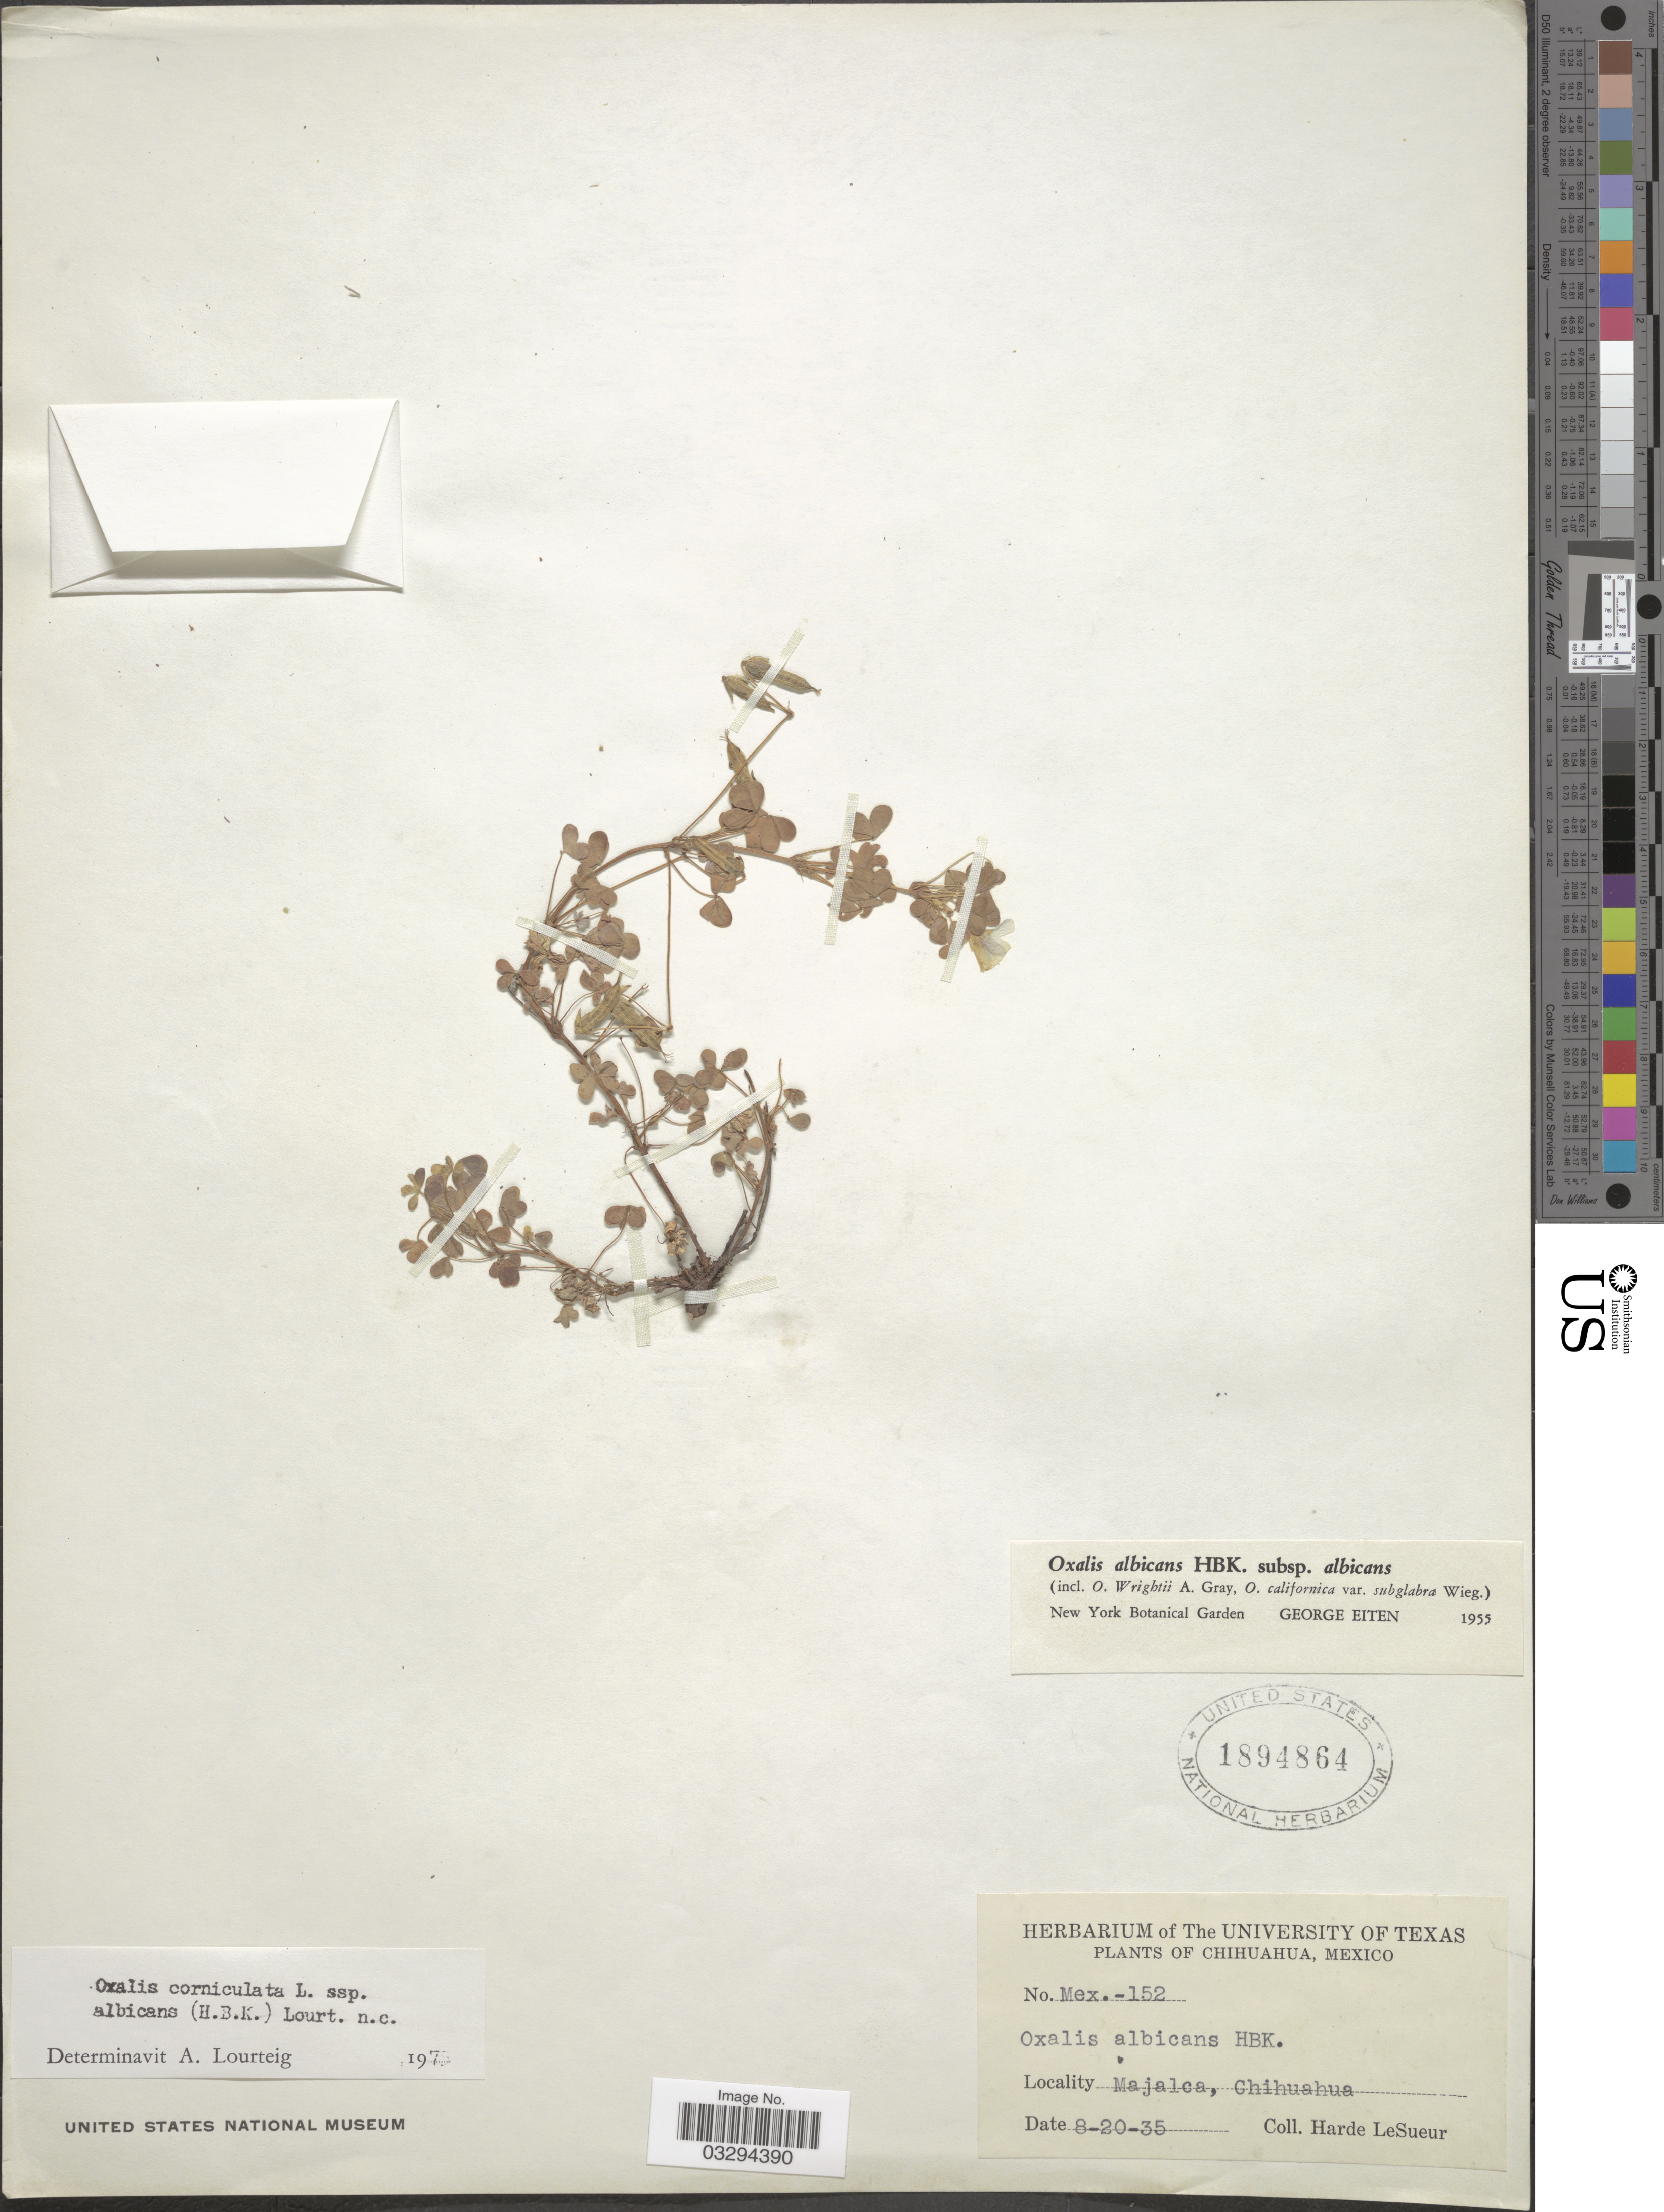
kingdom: Plantae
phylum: Tracheophyta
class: Magnoliopsida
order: Oxalidales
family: Oxalidaceae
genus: Oxalis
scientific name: Oxalis corniculata subsp. albicans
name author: (Kunth) Lourteig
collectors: H. LeSueur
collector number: Mex.-152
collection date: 1935-08-20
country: Mexico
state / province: Chihuahua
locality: Majalca.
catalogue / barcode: US 1894864